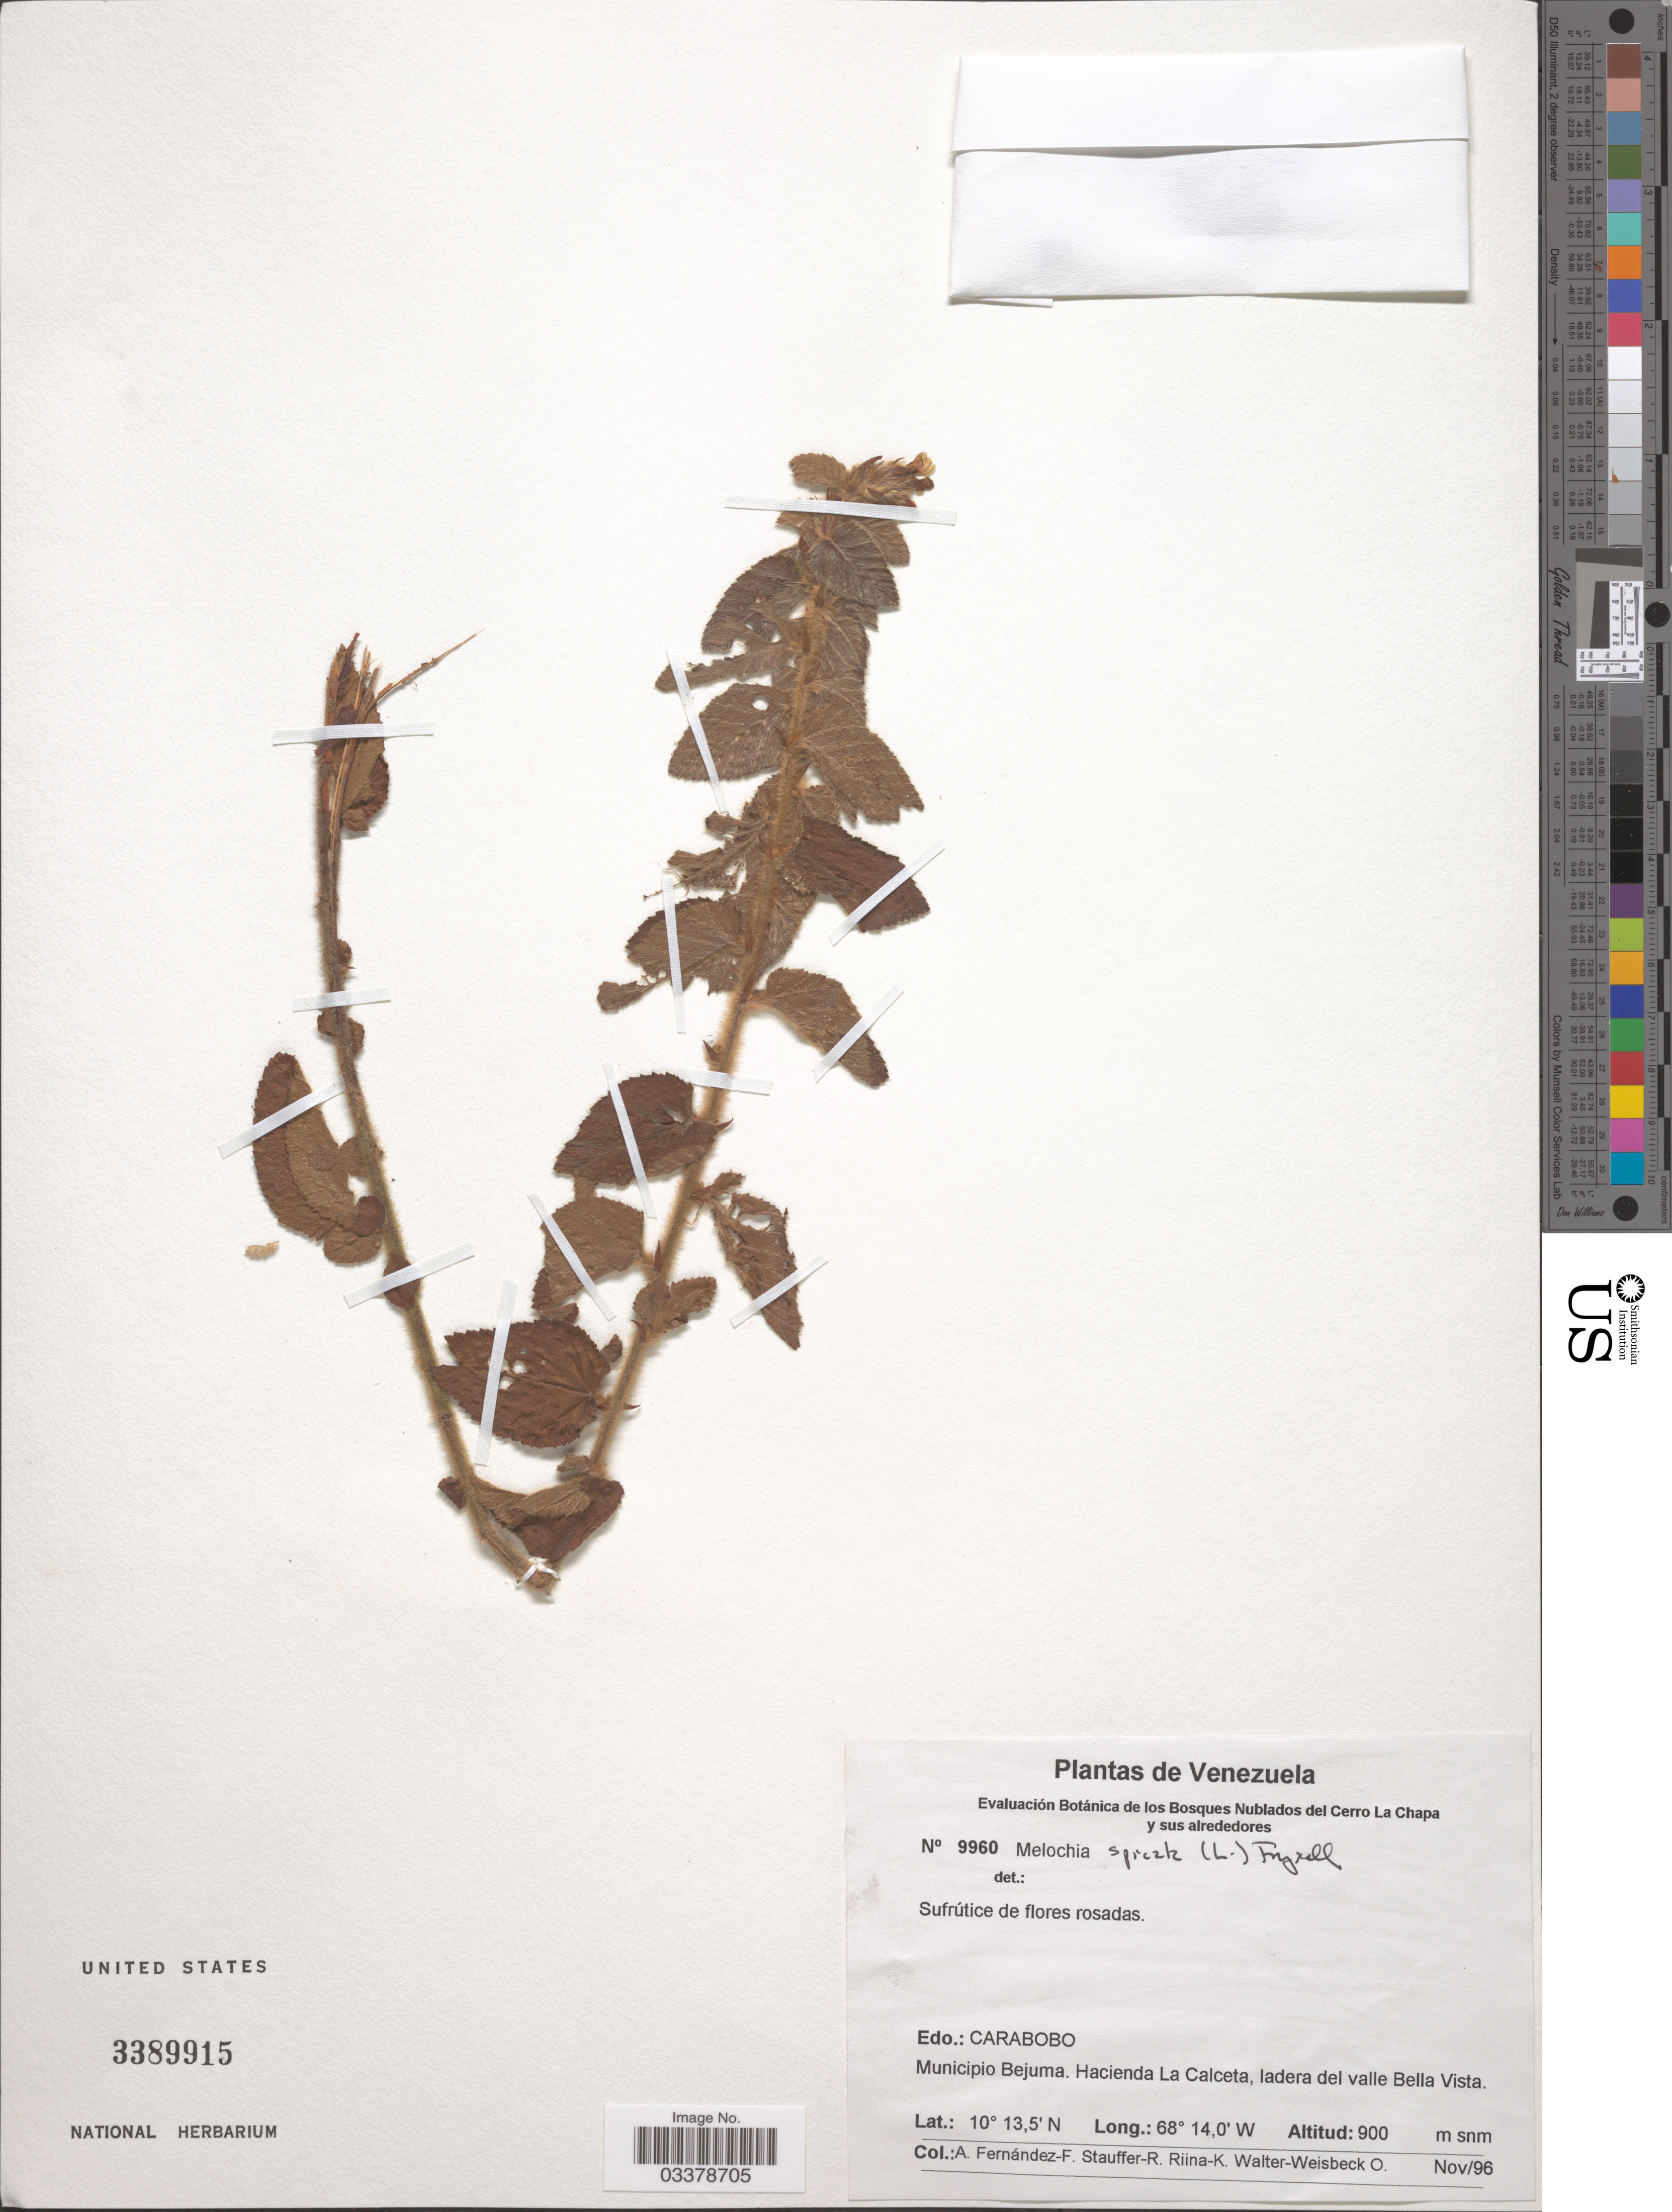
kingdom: Plantae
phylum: Tracheophyta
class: Magnoliopsida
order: Malvales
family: Malvaceae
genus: Melochia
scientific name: Melochia spicata var. spicata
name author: (L.) Fryxell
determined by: Dorr, L. J., (BOT), Smithsonian Institution - National Museum of Natural History (UNITED STATES)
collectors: A. Fernandez, F. W. Stauffer, R. Riina, K. Walter-Weissbeck & O. Kunert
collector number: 9960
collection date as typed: Transcribed d/m/y: /11/96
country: Venezuela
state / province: Carabobo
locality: Municipio Bejuma. Hacienda La Calceta, ladera del valle Bella Vista.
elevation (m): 900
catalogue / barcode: US 3389915